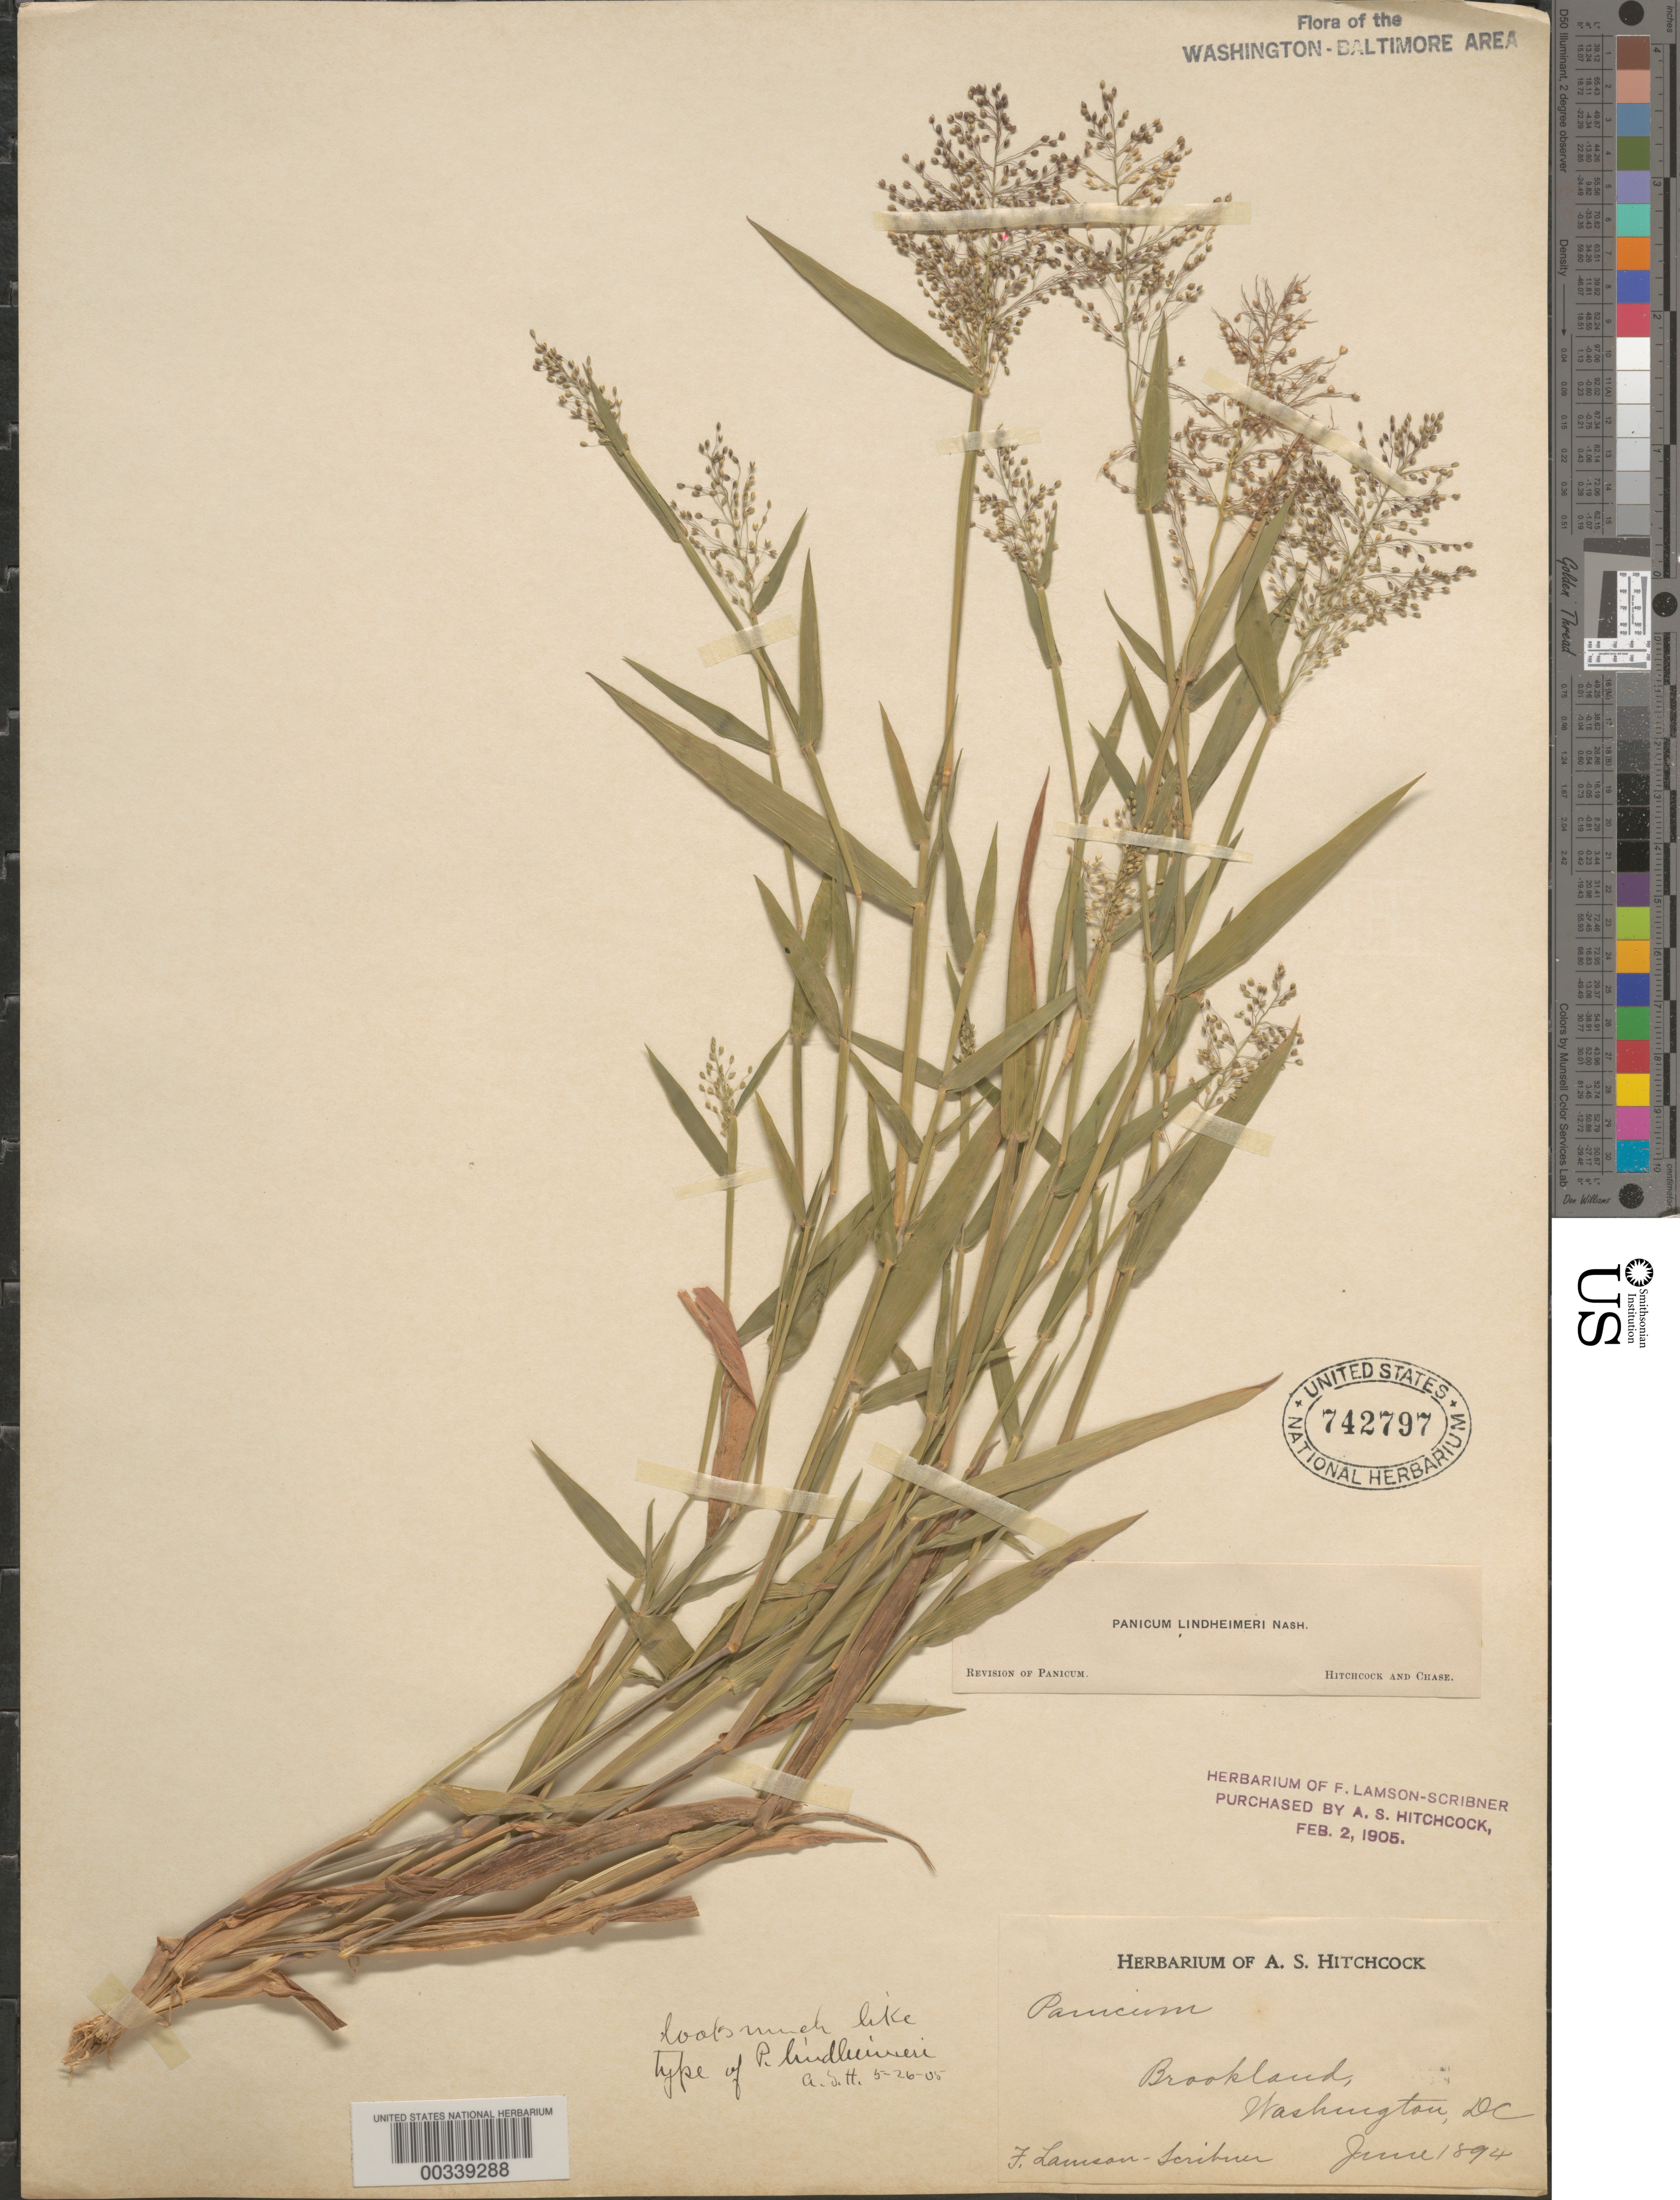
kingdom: Plantae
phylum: Tracheophyta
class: Liliopsida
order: Poales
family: Poaceae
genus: Dichanthelium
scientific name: Dichanthelium acuminatum var. lindheimeri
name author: (Nash) Gould & C.A. Clark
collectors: F. L. Scribner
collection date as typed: Jun 1894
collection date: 1894-06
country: United States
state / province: District of Columbia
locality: Brookland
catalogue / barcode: US 742797